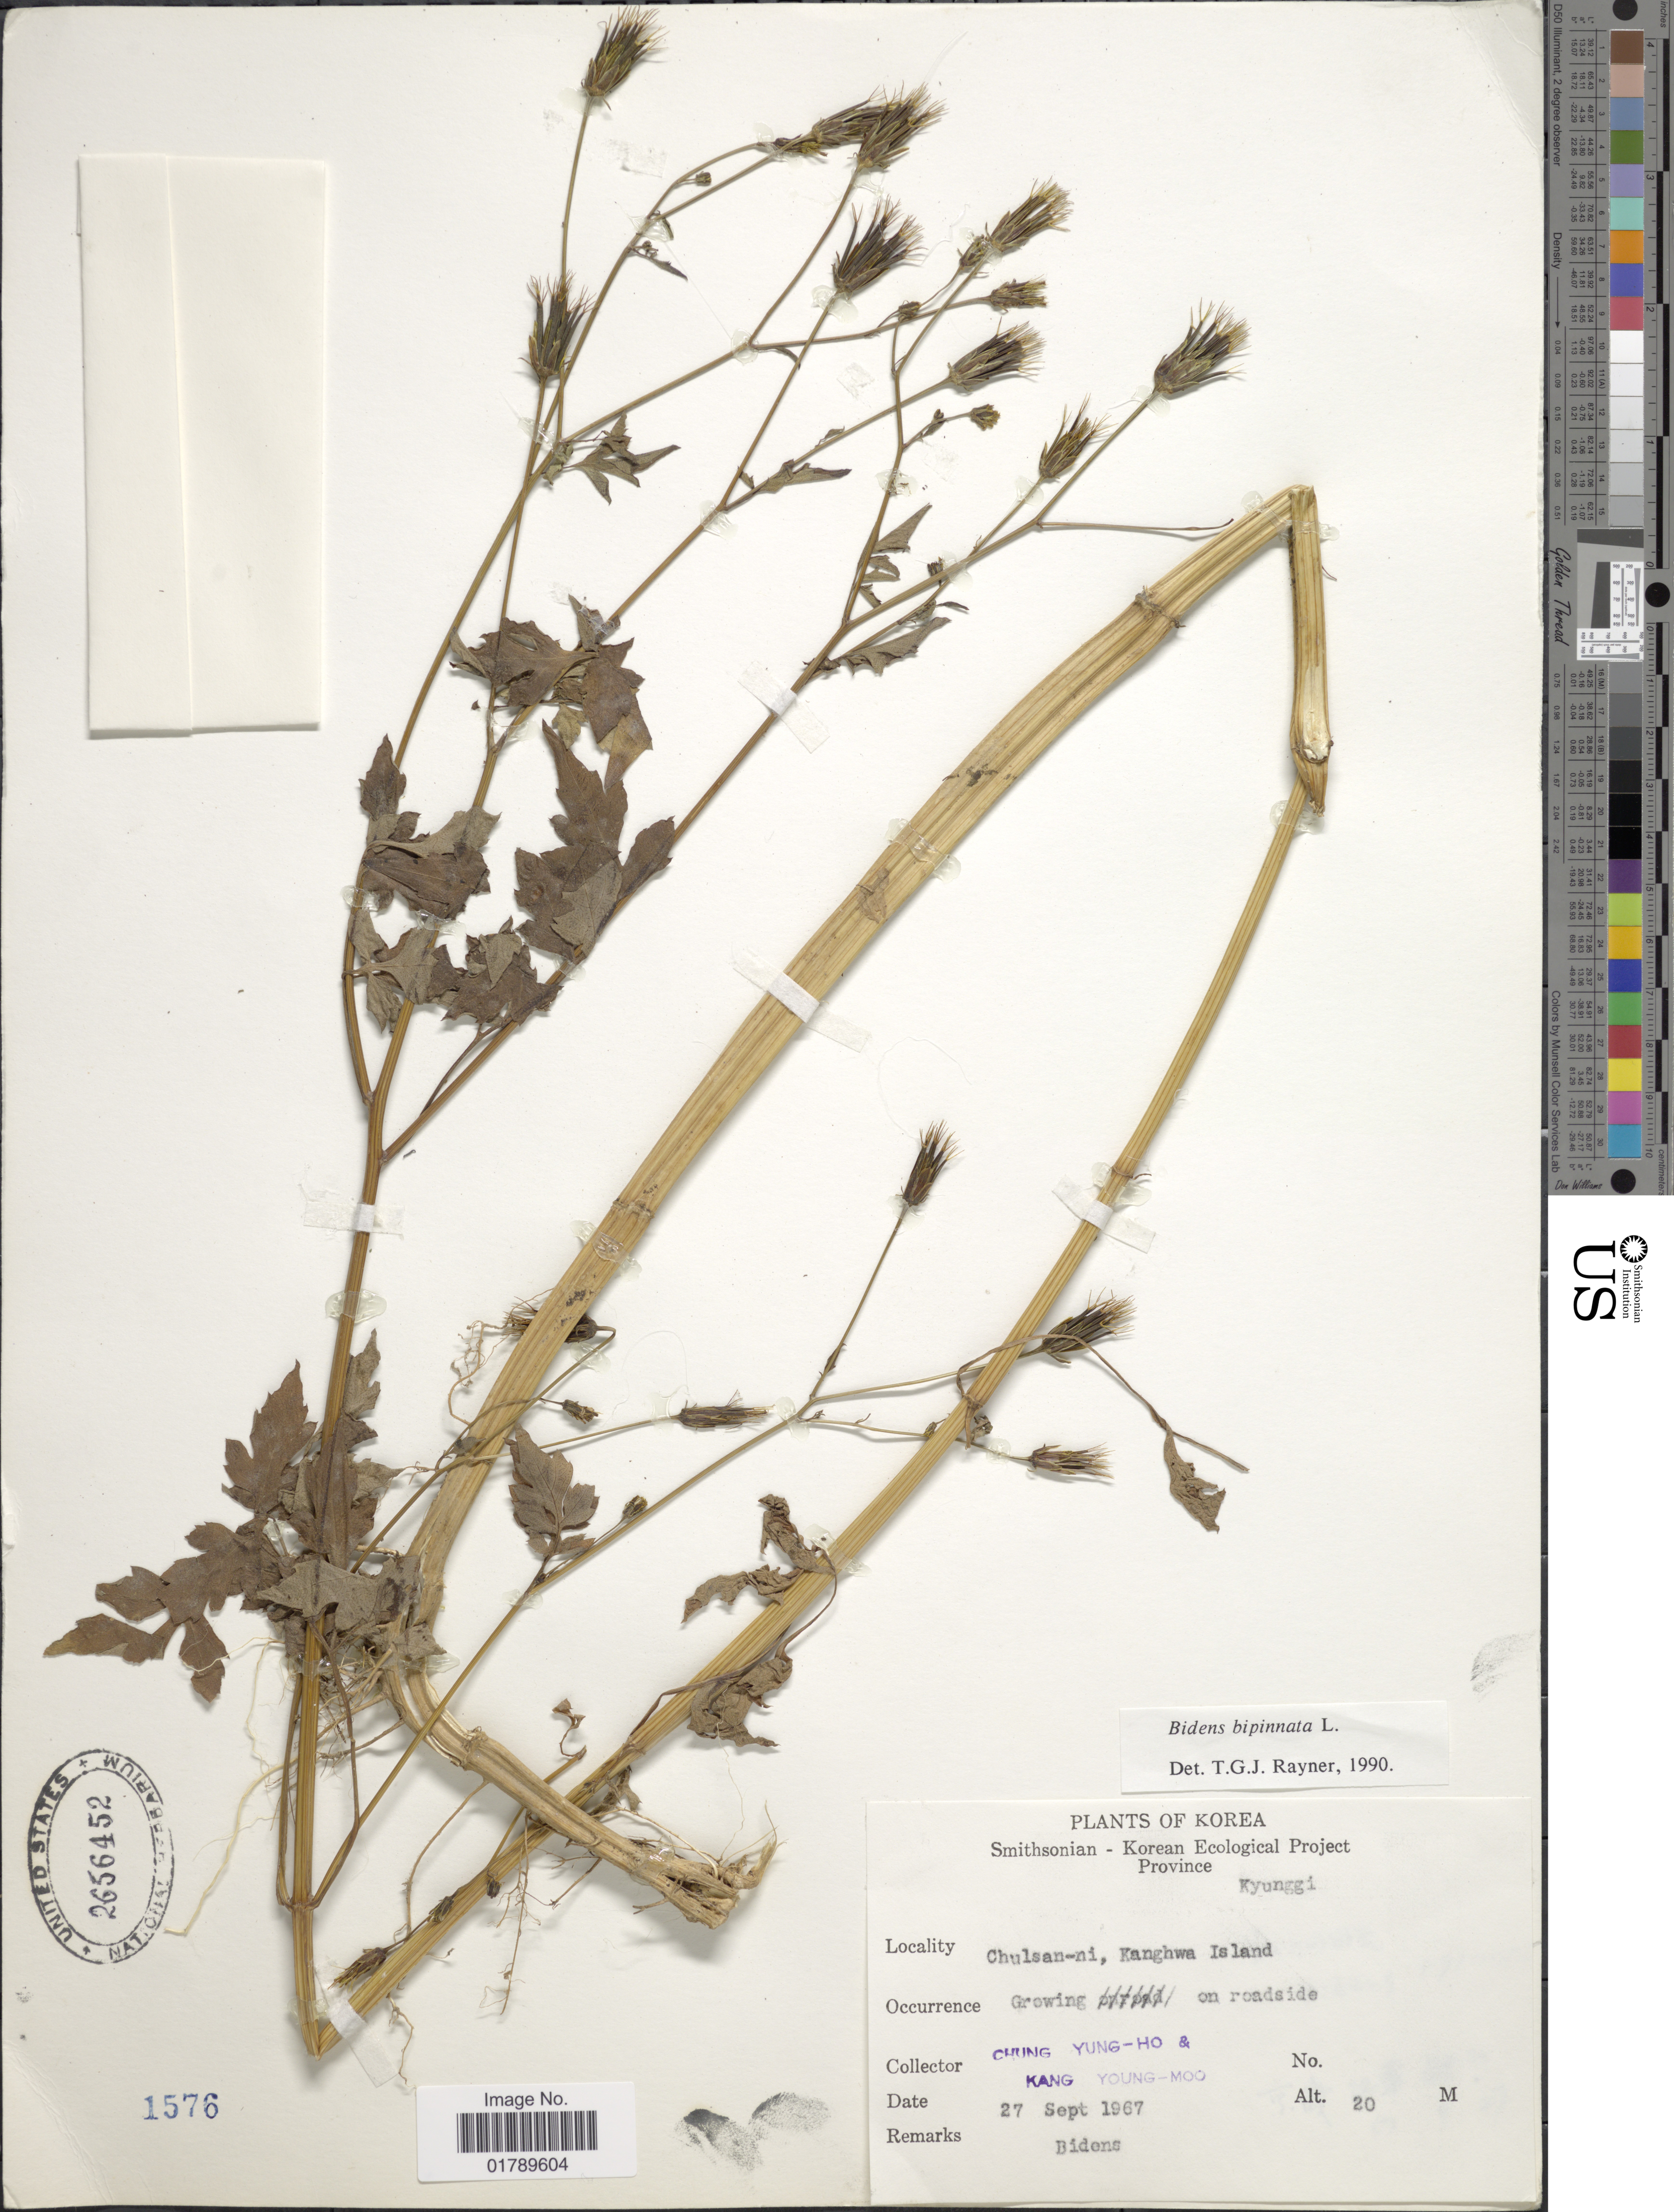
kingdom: Plantae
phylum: Tracheophyta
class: Magnoliopsida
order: Asterales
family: Asteraceae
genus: Bidens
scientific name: Bidens bipinnata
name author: L.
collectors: Y. Chung & Y. Kang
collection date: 1967-09-27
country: South Korea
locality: Korea. Province Kyunggi. Chulsan-ni, Kanghwa Island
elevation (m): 20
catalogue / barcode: US 2656452